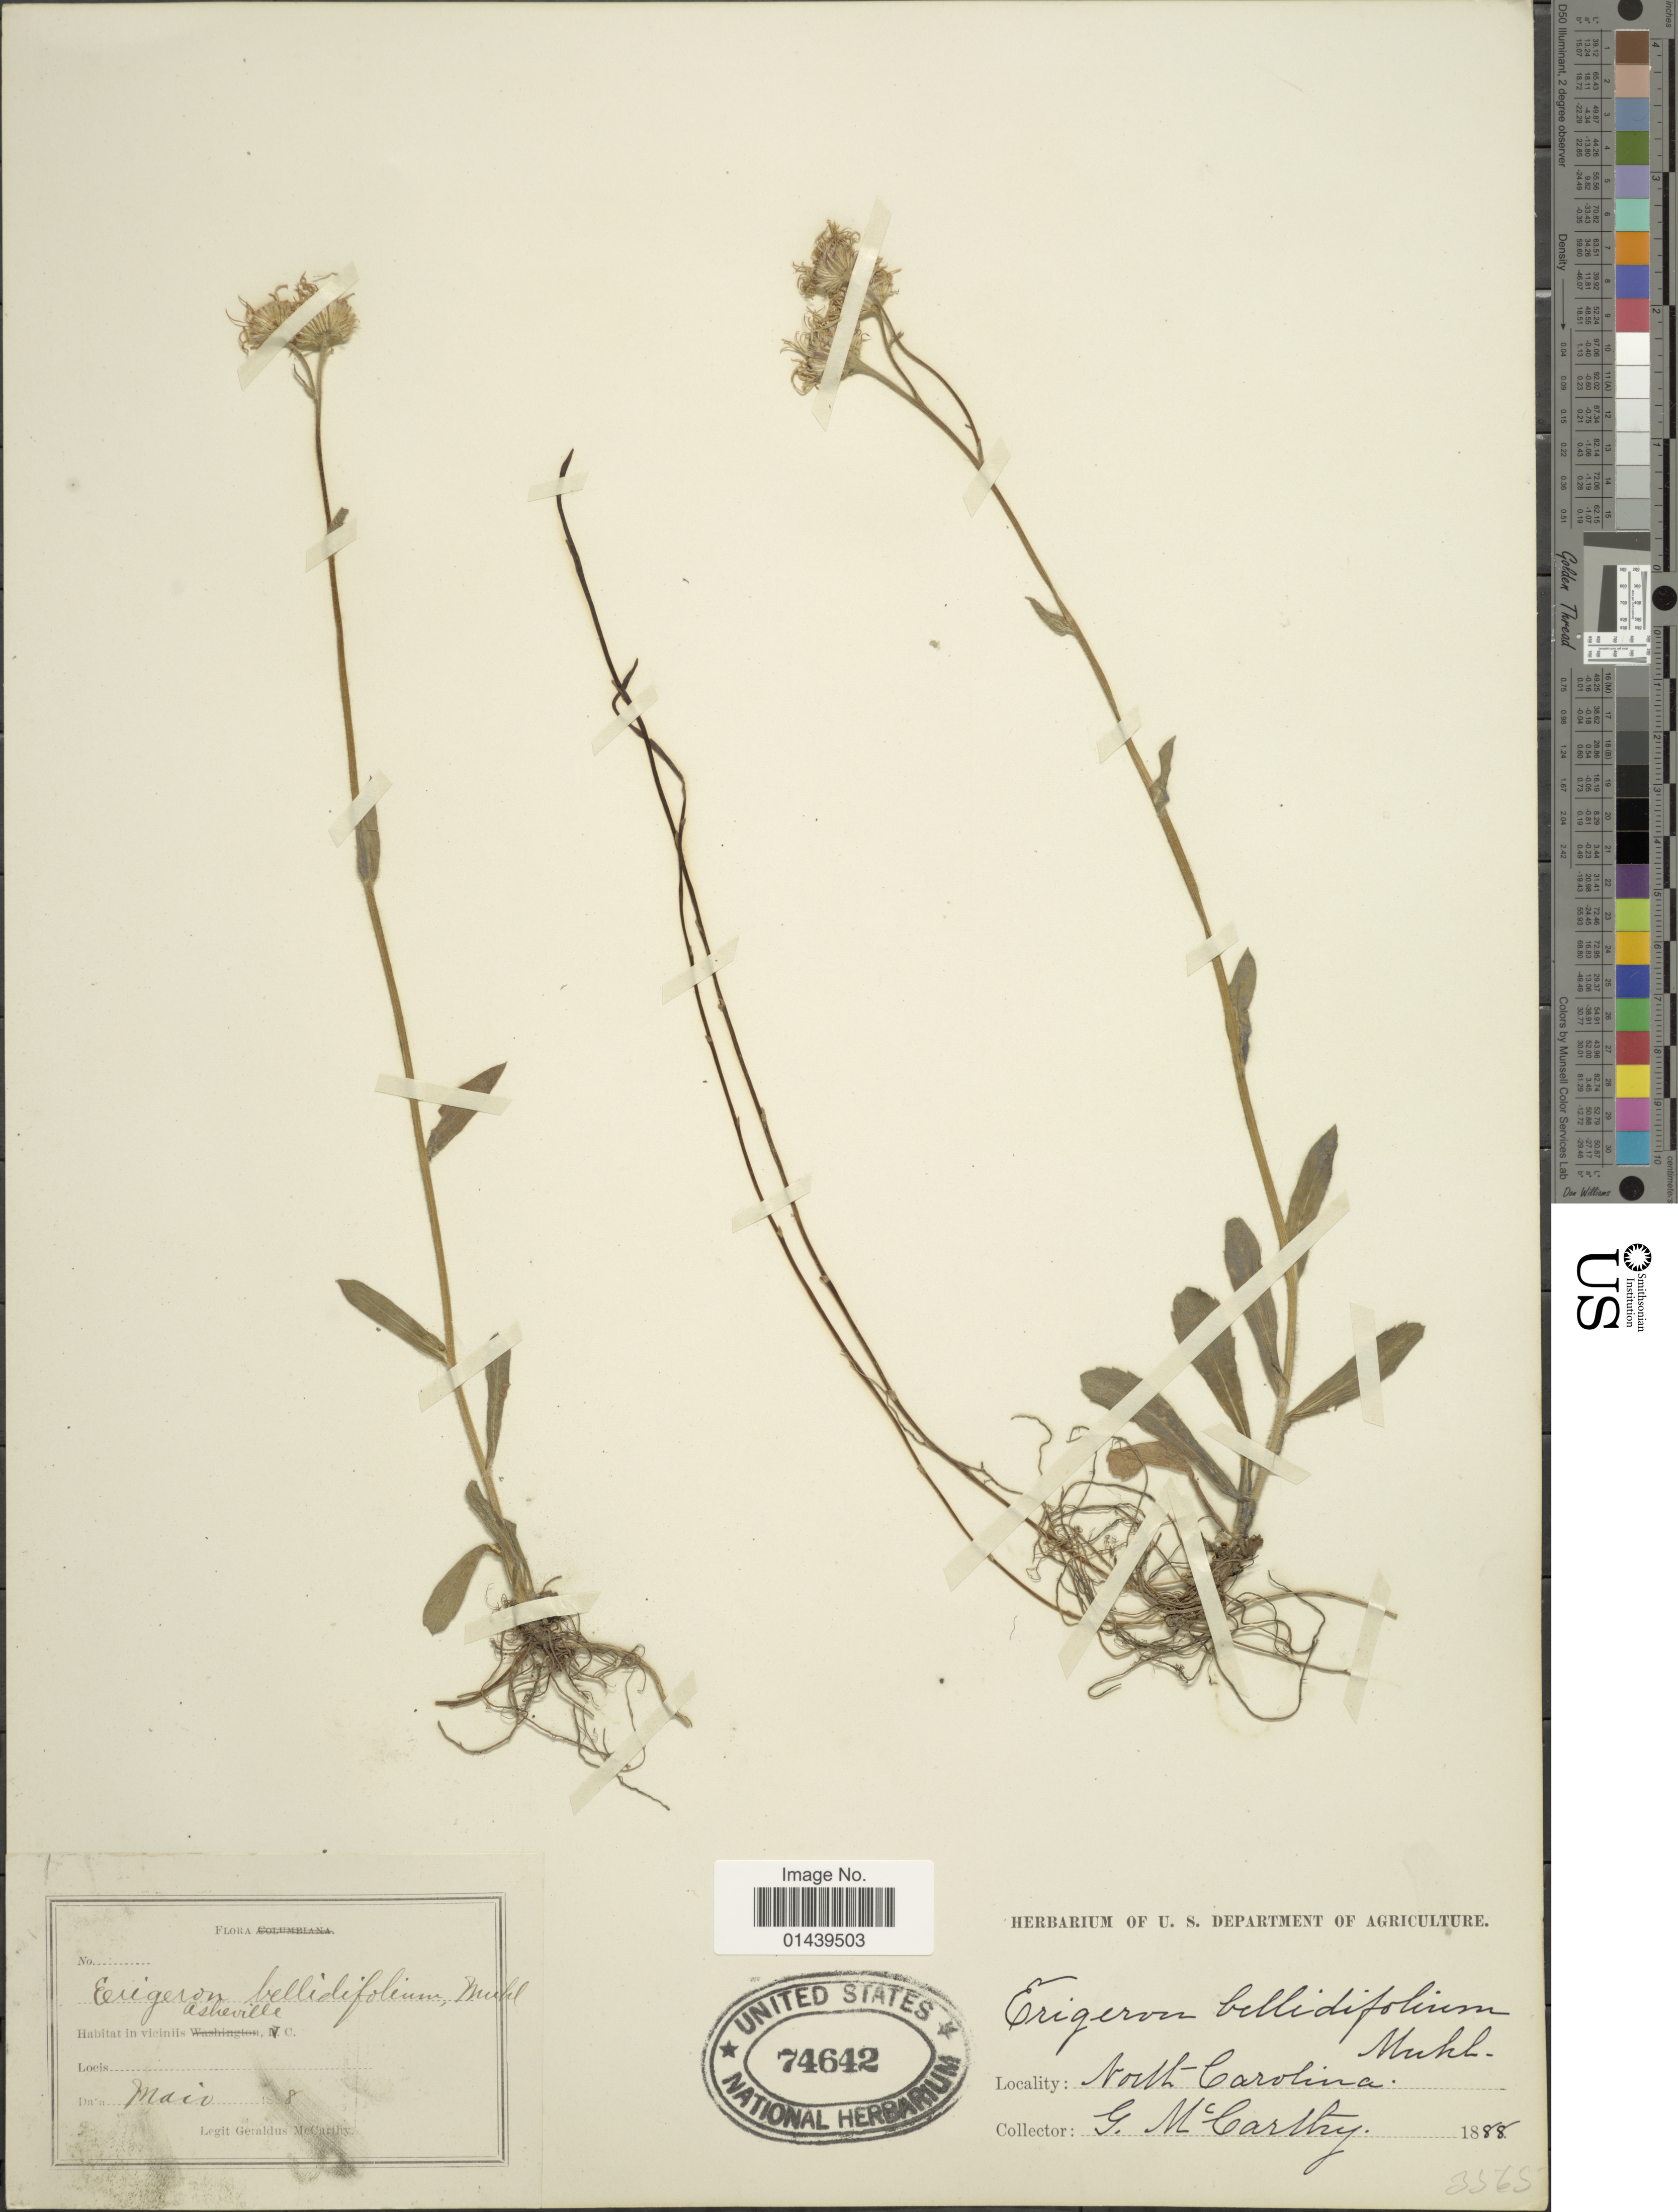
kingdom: Plantae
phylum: Tracheophyta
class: Magnoliopsida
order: Asterales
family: Asteraceae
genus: Erigeron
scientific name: Erigeron pulchellus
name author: Michx.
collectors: M. McCarthy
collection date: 1888-05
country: United States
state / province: North Carolina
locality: Viciniis Asheville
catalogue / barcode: US 74642